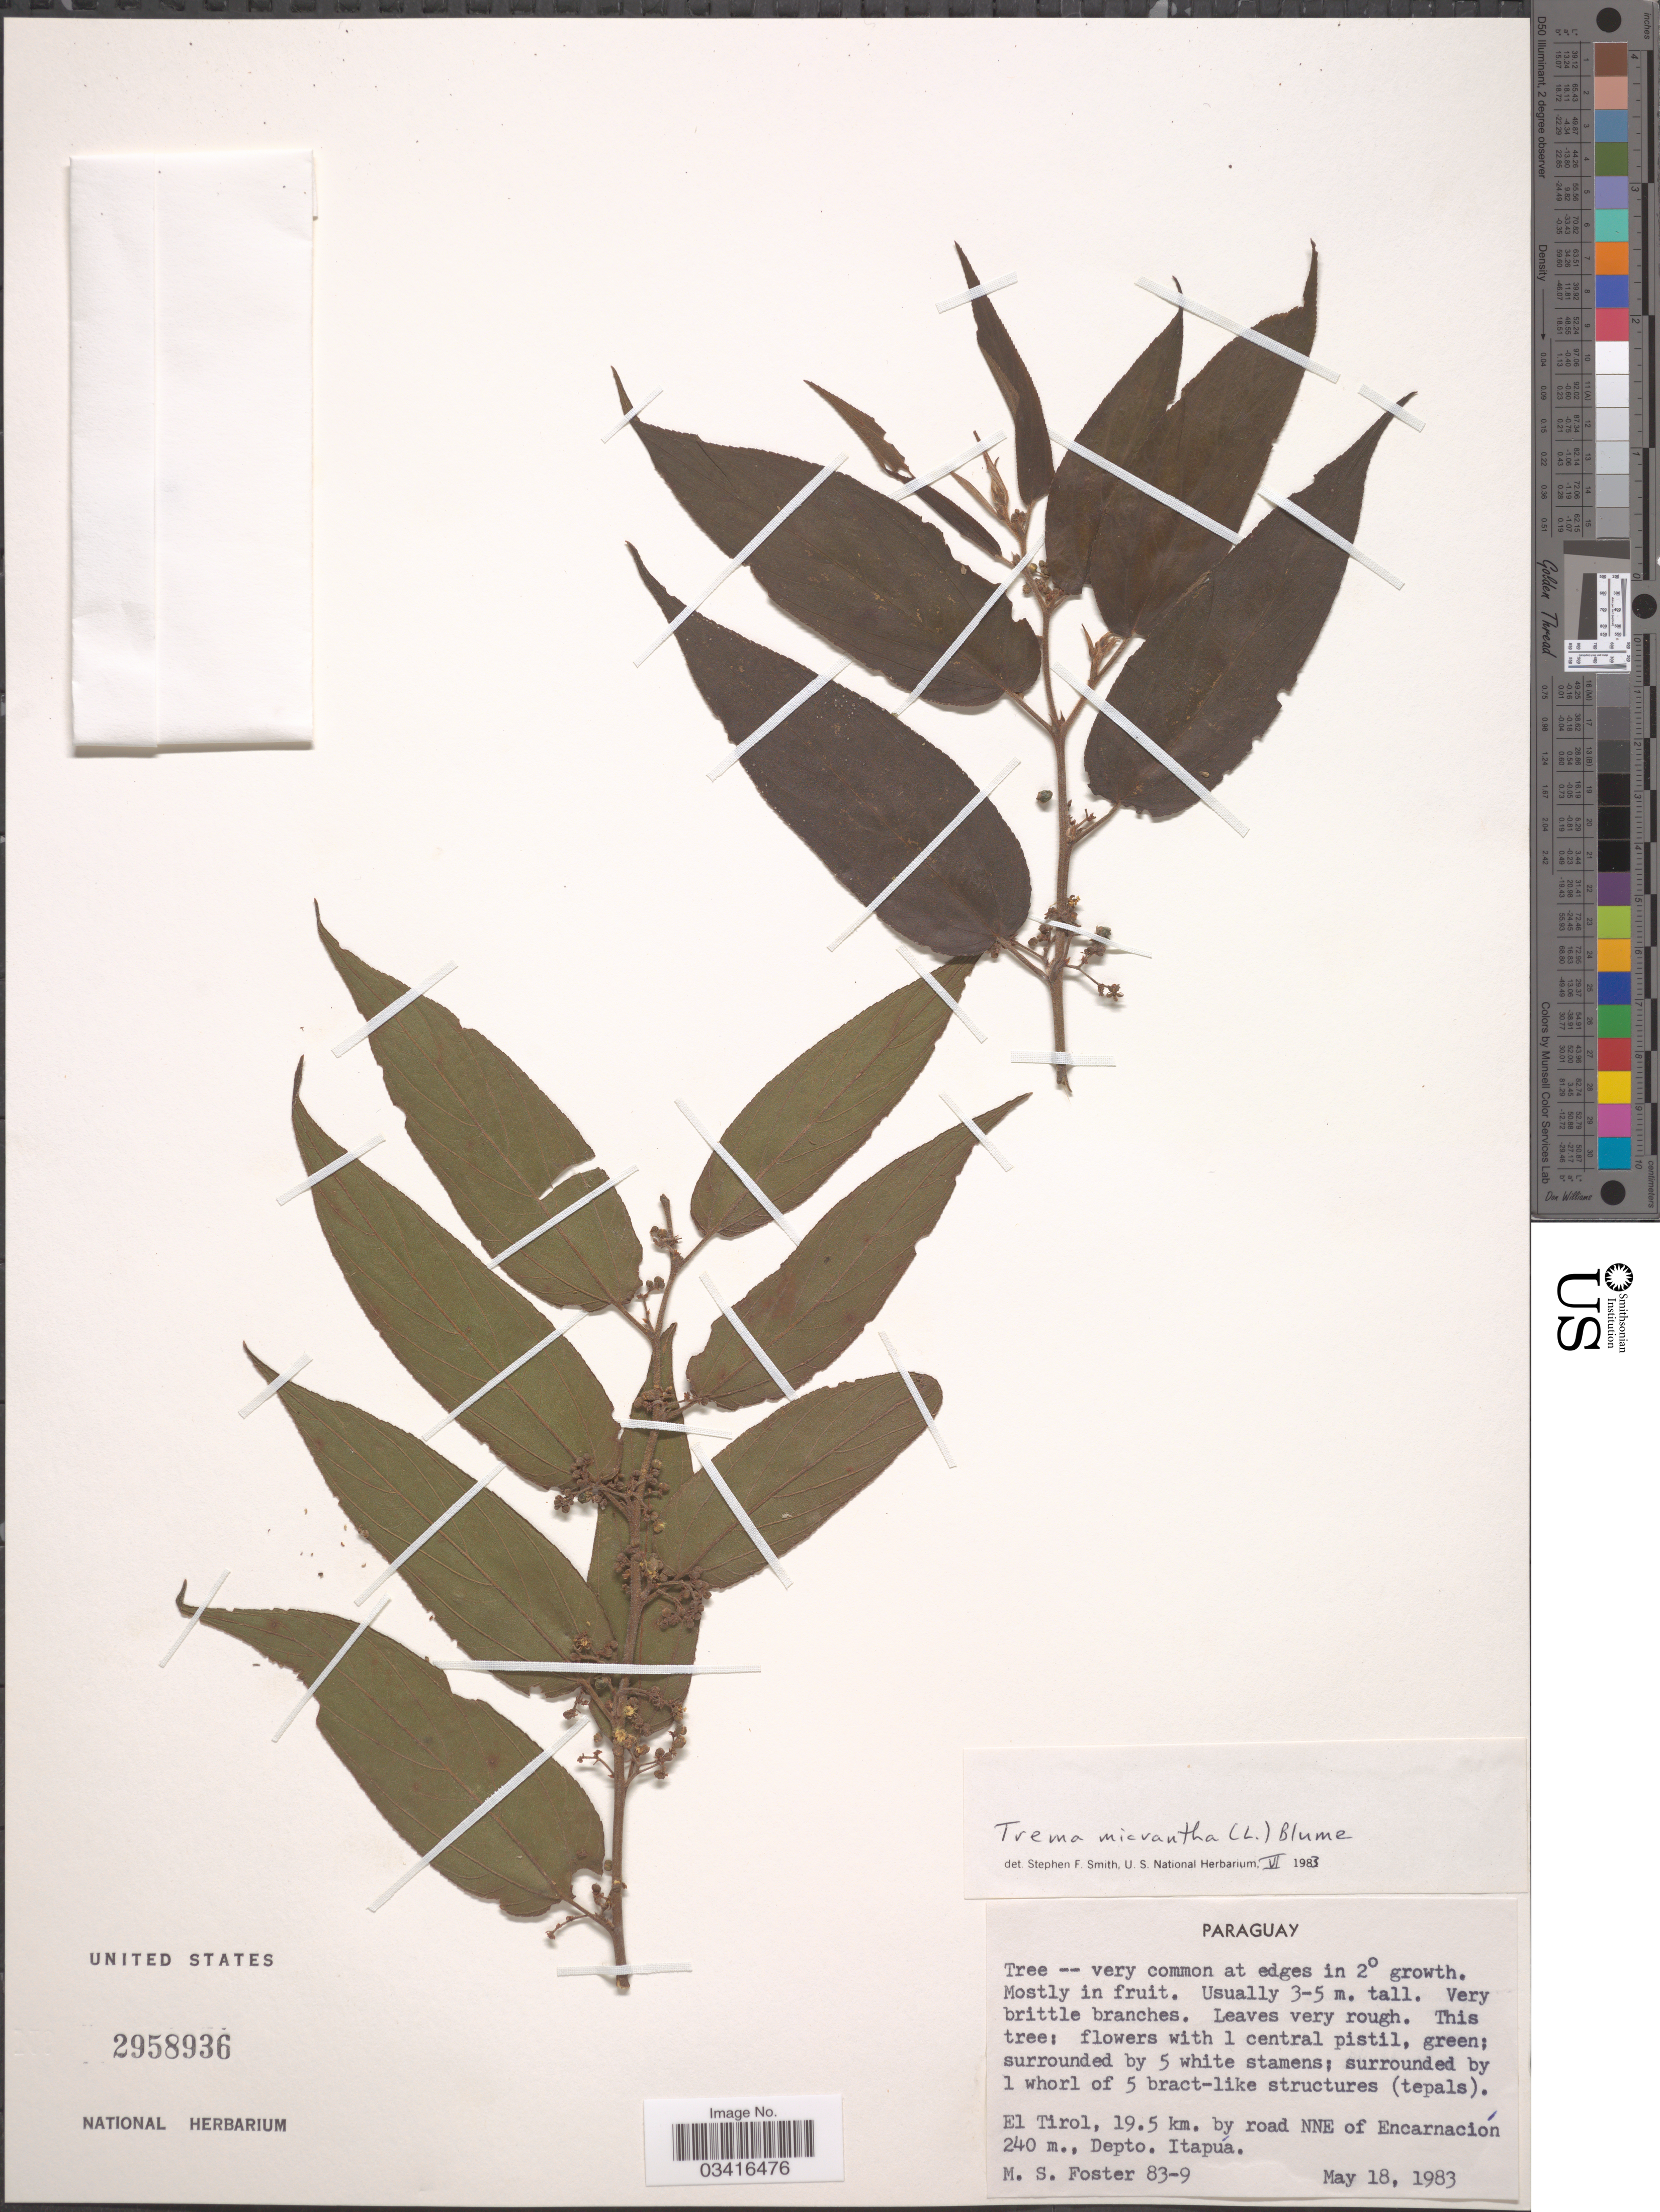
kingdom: Plantae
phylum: Tracheophyta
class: Magnoliopsida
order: Rosales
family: Cannabaceae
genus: Trema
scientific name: Trema micranthum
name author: (L.) Blume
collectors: M. Foster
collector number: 83-9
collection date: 1983-05-18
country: Paraguay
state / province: Itapua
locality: El Tirol, 19.5 km. by road NNE of Encarnación, Depto. Itapua.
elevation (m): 240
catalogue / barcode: US 2958936